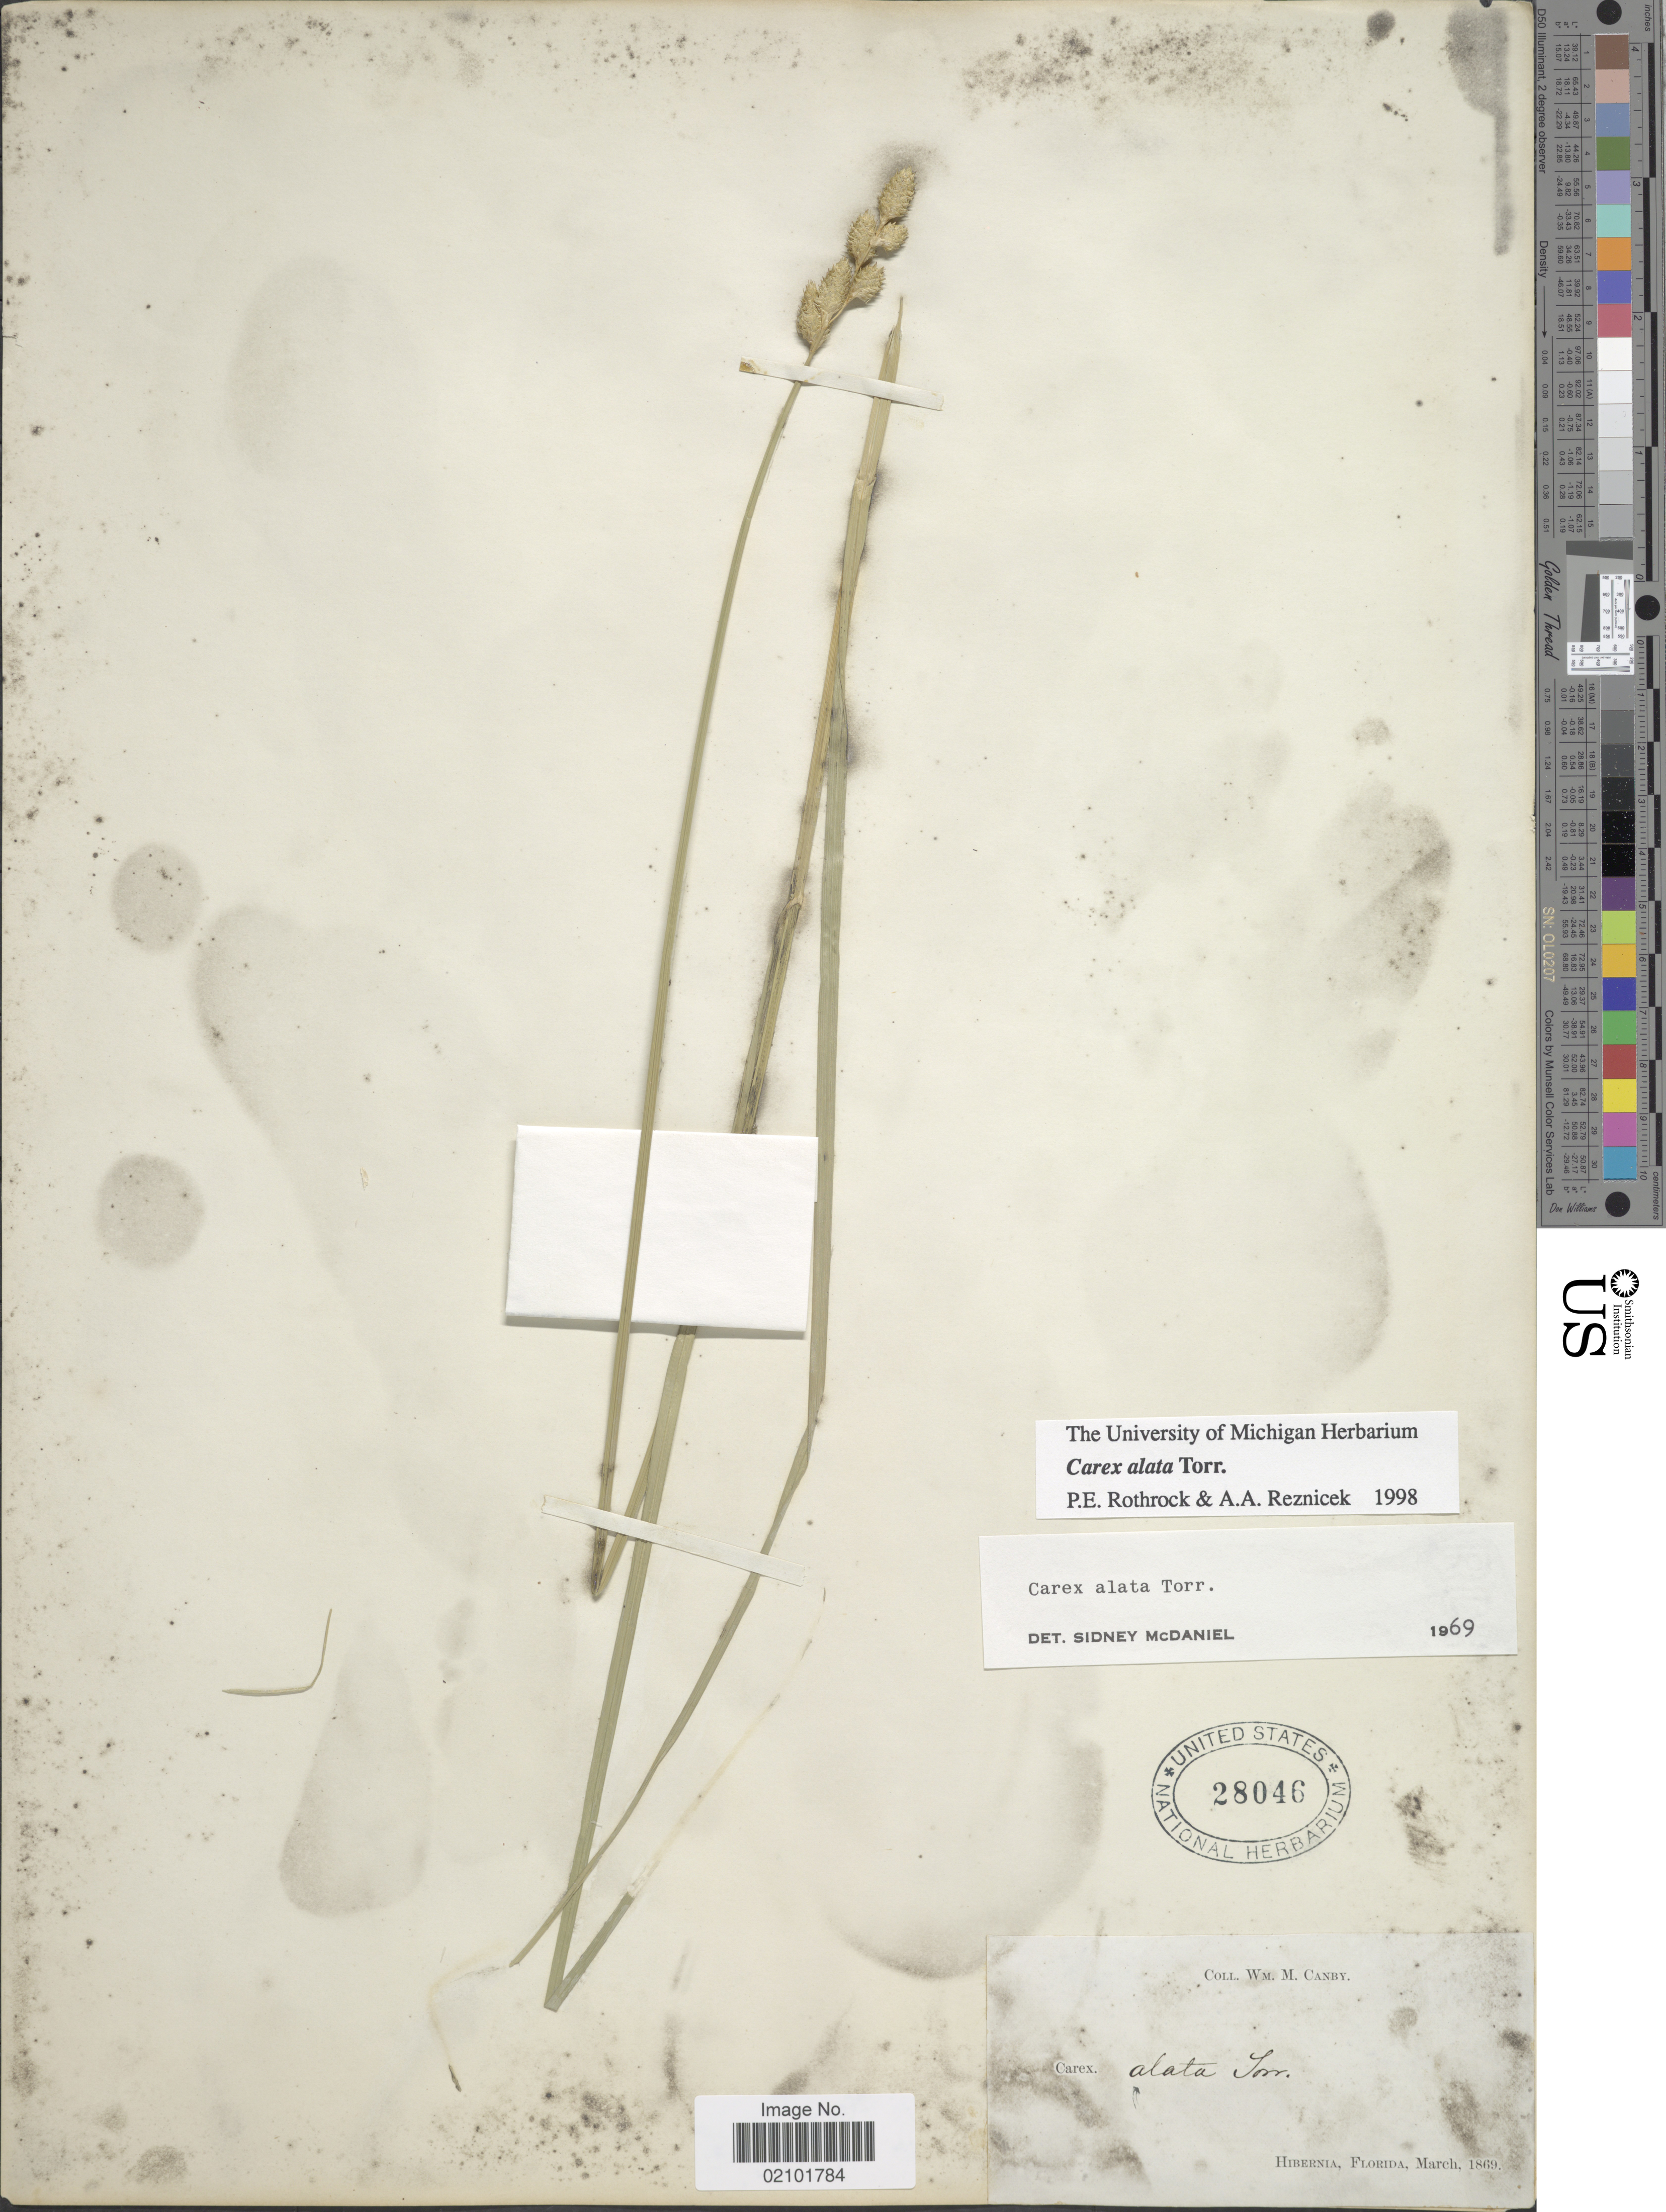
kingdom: Plantae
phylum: Tracheophyta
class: Liliopsida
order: Poales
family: Cyperaceae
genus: Carex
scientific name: Carex alata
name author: Torr.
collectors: W. M. Canby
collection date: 1869-03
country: United States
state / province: Florida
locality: Hibernia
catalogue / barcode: US 28046